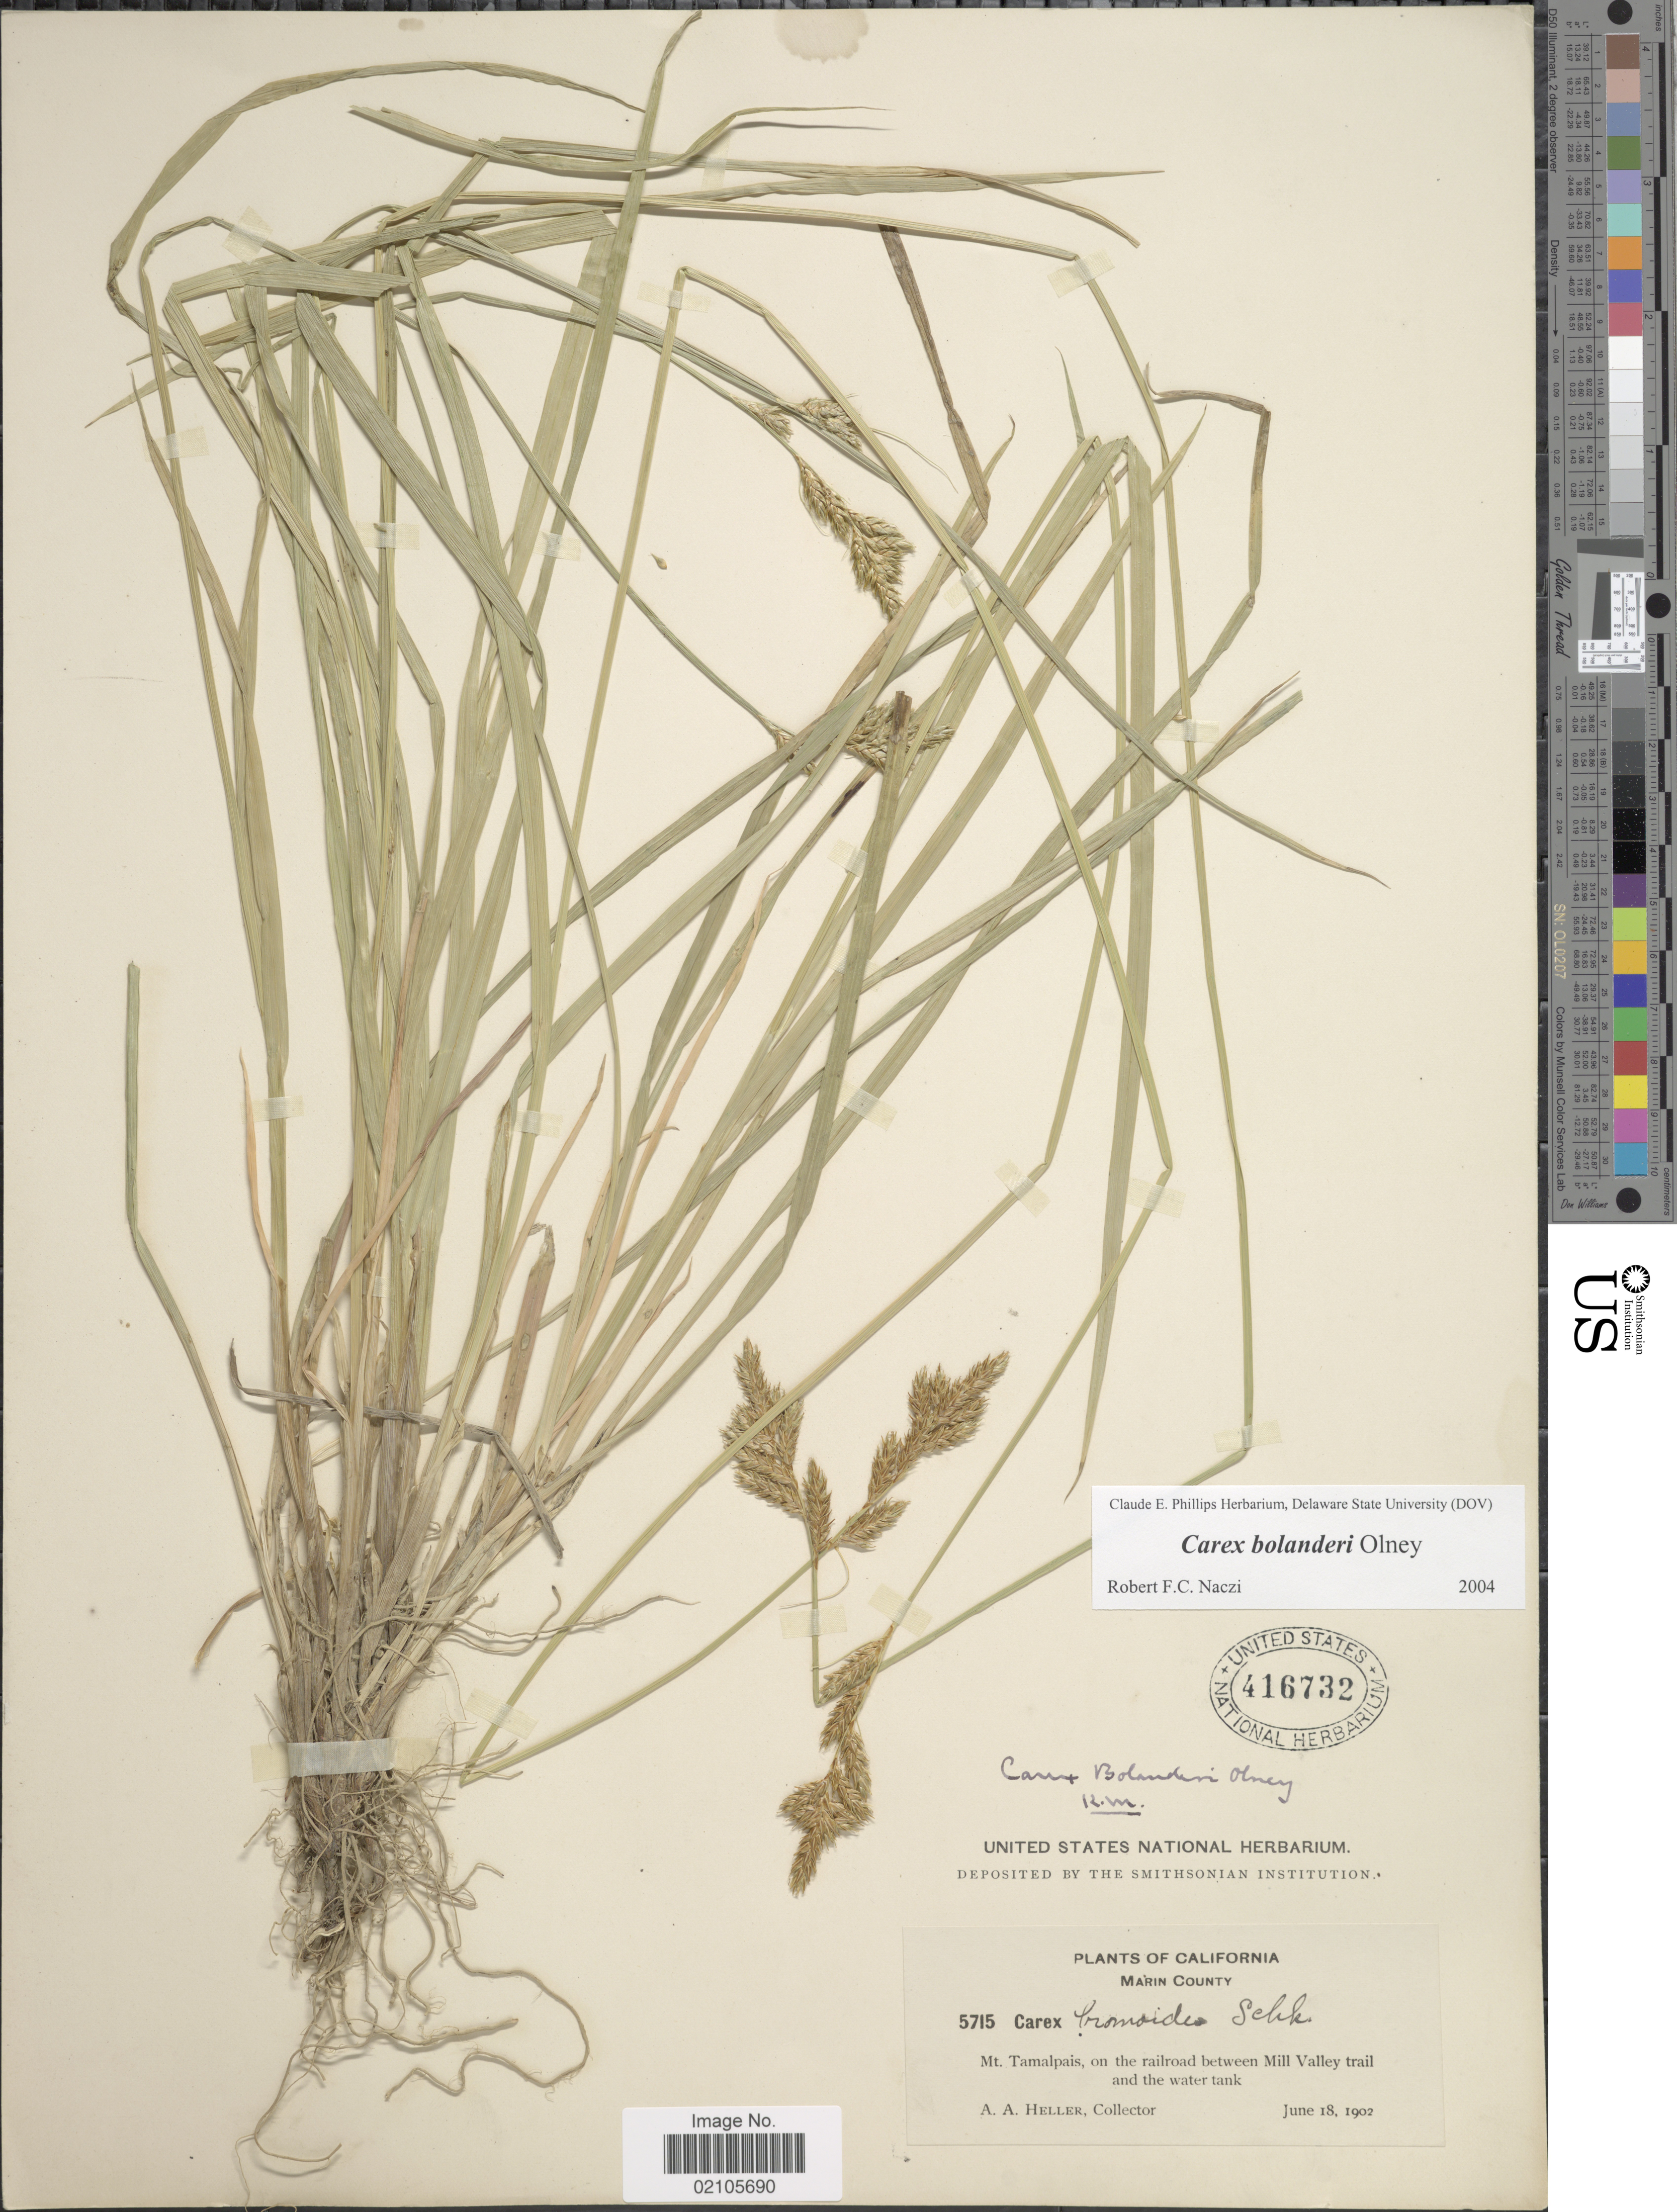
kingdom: Plantae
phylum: Tracheophyta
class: Liliopsida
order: Poales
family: Cyperaceae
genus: Carex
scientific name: Carex bolanderi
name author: Olney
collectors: A. A. Heller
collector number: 5715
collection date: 1902-06-18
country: United States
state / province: California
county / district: Marin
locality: Marin County, Mt. Tamalpai, on the railroad between Mill Valley trail and the water tank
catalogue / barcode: US 416732